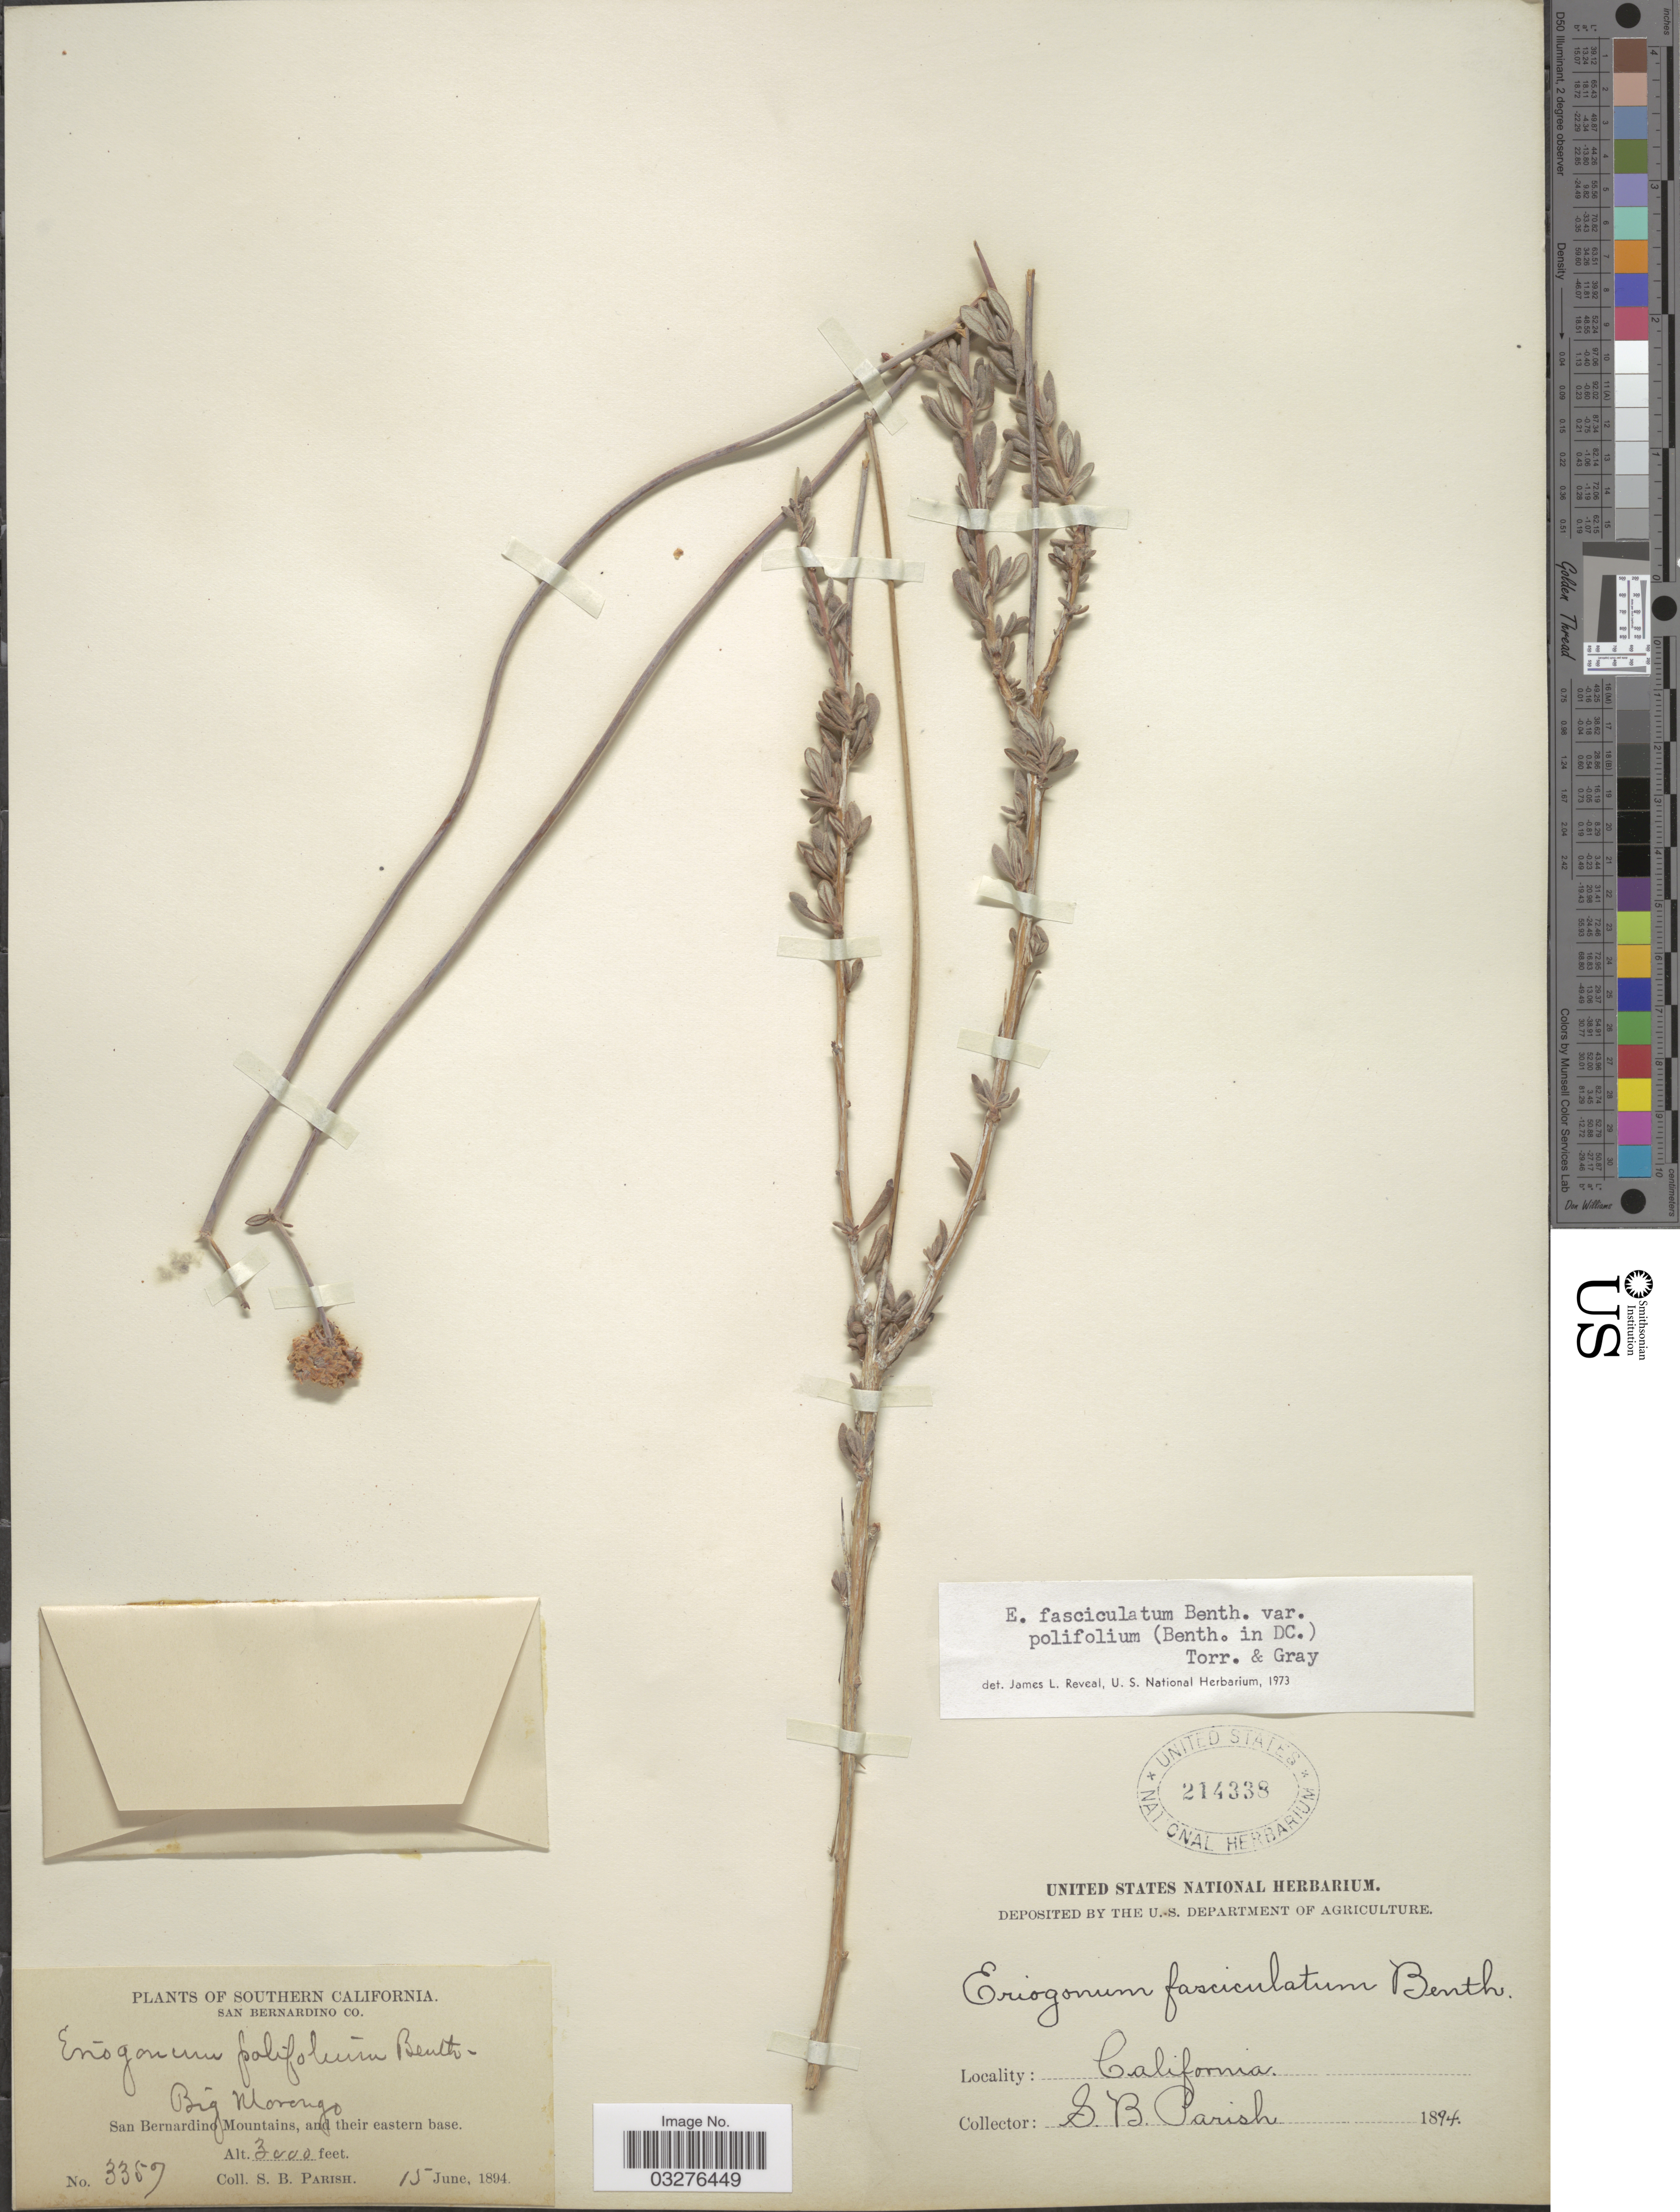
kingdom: Plantae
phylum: Tracheophyta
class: Magnoliopsida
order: Caryophyllales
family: Polygonaceae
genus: Eriogonum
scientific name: Eriogonum fasciculatum var. polifolium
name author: (Benth.) Torr. & A. Gray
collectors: S. B. Parish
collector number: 3357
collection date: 1894-06-15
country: United States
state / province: California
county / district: San Bernardino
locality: Southern California, San Bernardino Co., Big Morongo, San Bernardino Mountains, and their eastern base.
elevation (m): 914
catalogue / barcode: US 214338